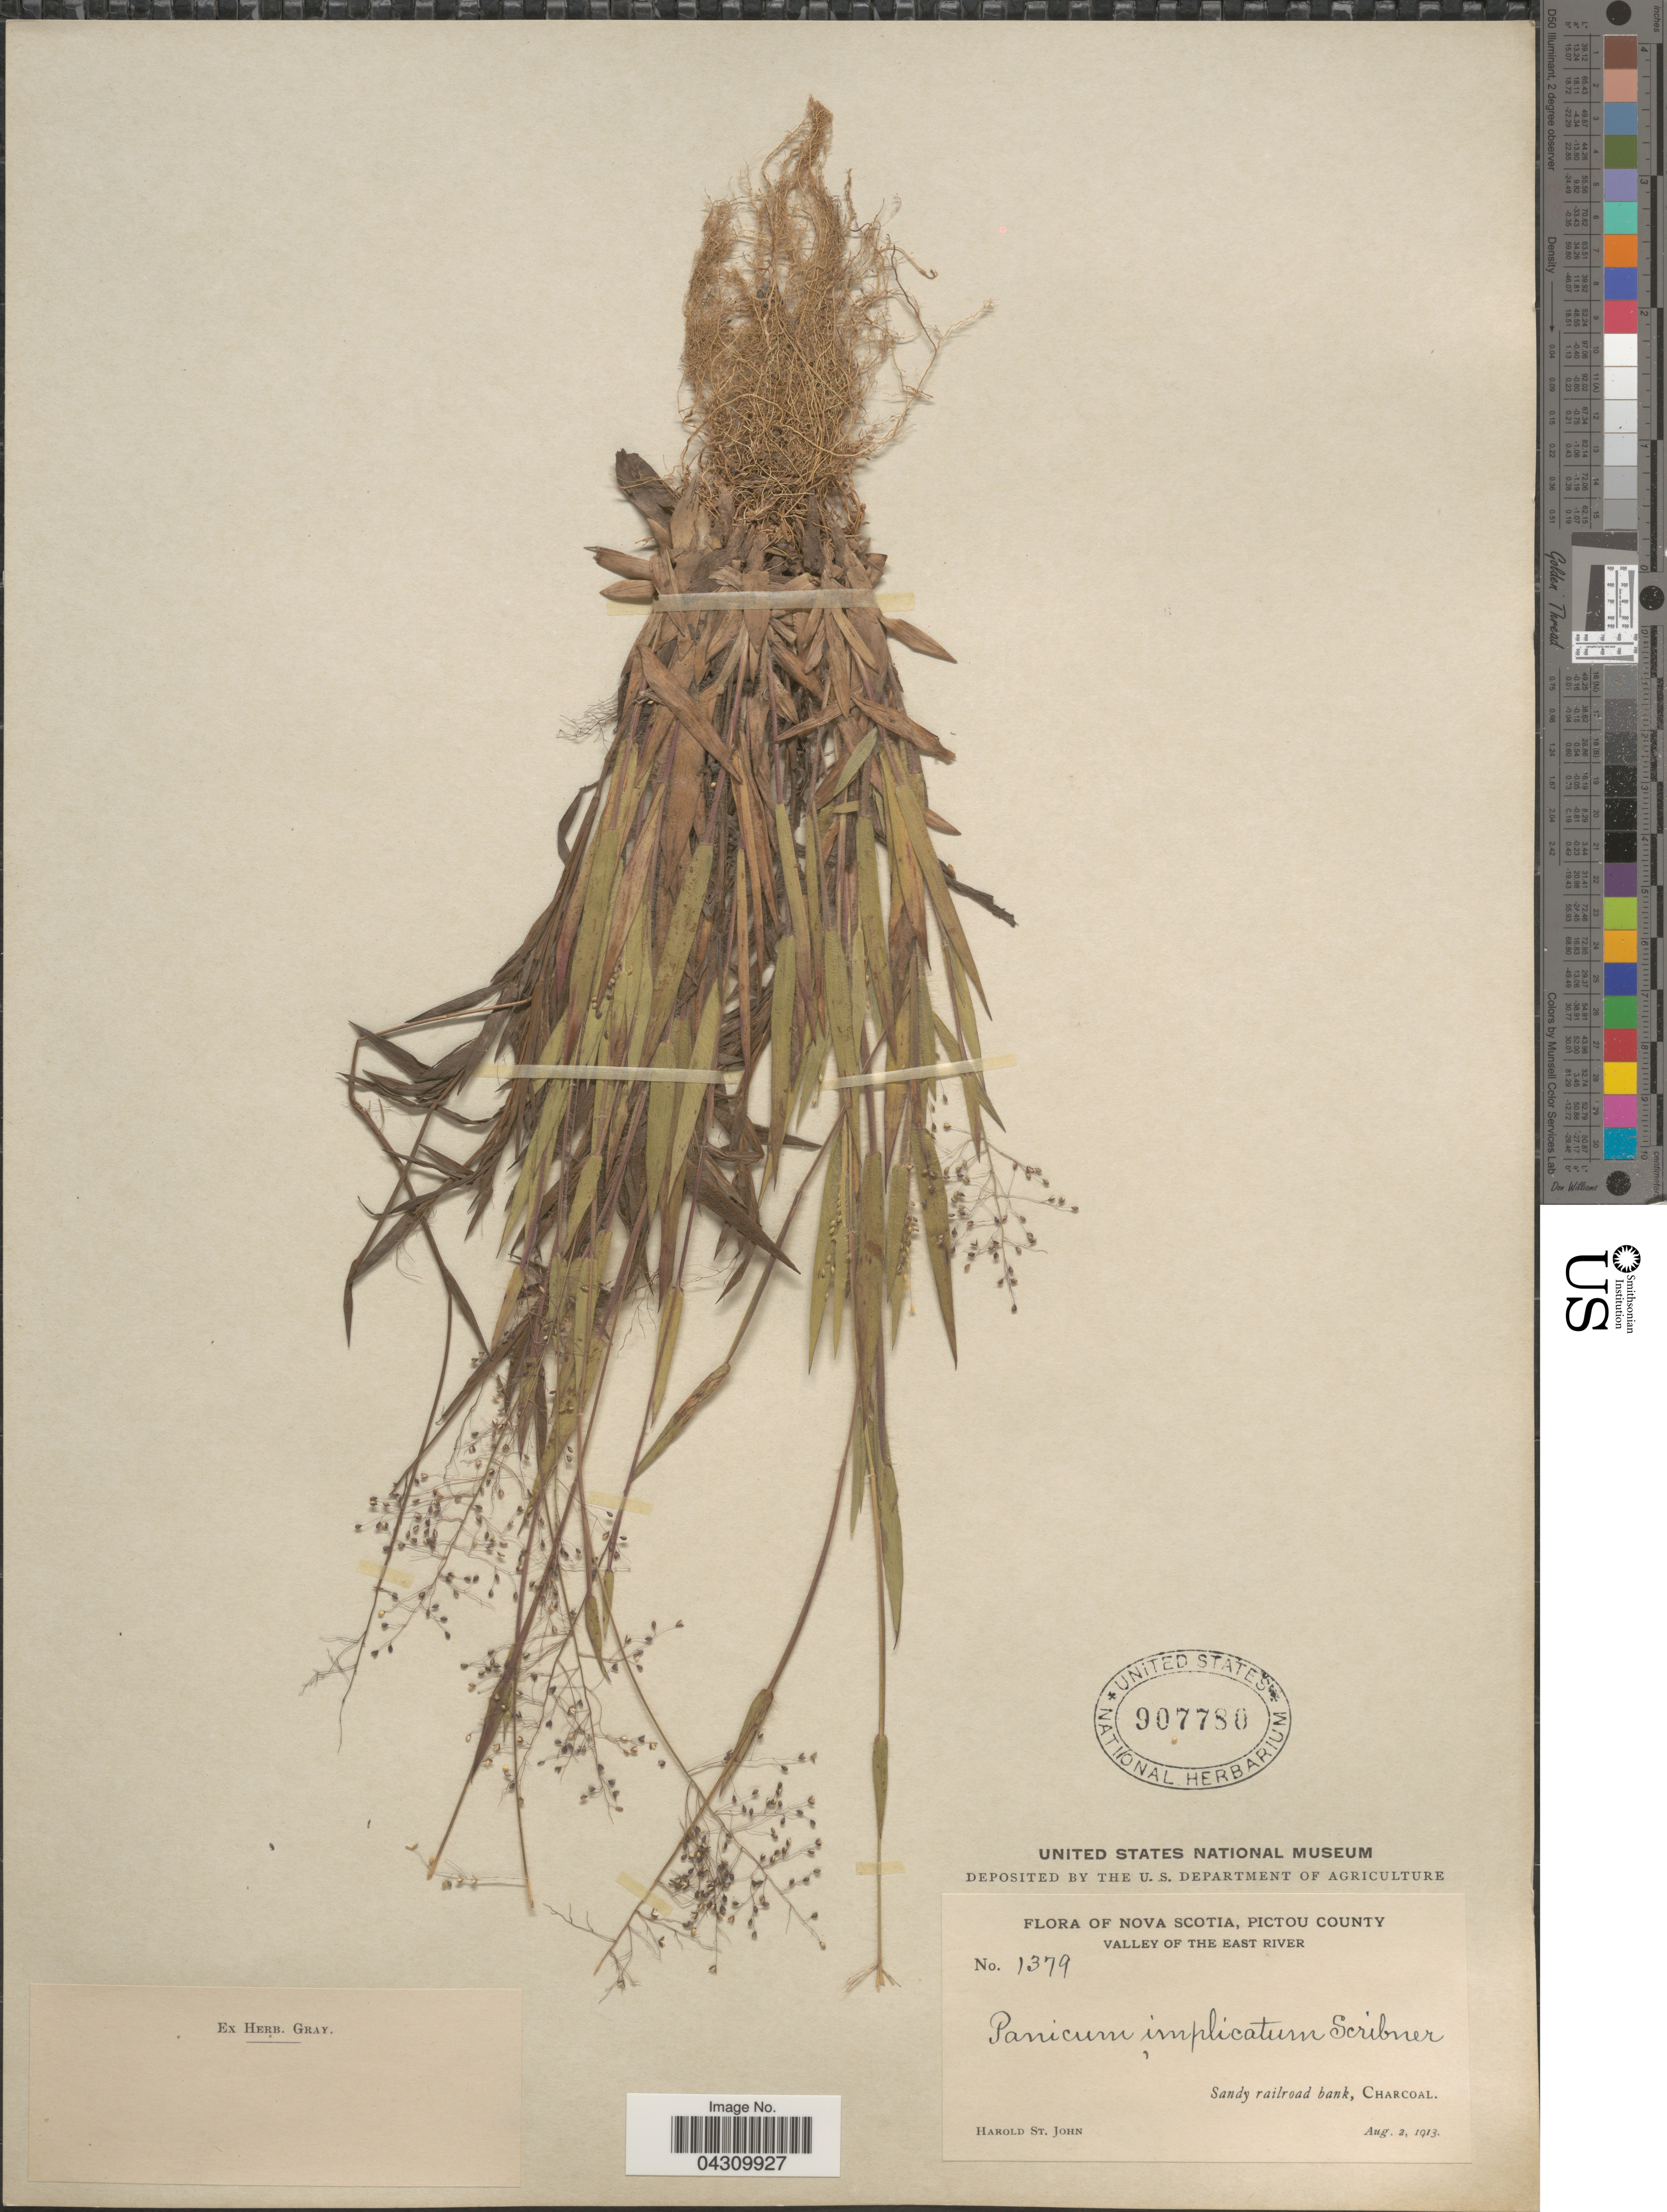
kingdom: Plantae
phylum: Tracheophyta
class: Liliopsida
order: Poales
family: Poaceae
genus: Dichanthelium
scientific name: Dichanthelium acuminatum var. acuminatum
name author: (Sw.) Gould & C.A. Clark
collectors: H. St. John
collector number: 1379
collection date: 1913-08-02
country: Canada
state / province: Nova Scotia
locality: Pictou County. Valley of the East River. Sandy railroad bank, Charcoal.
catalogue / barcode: US 907780